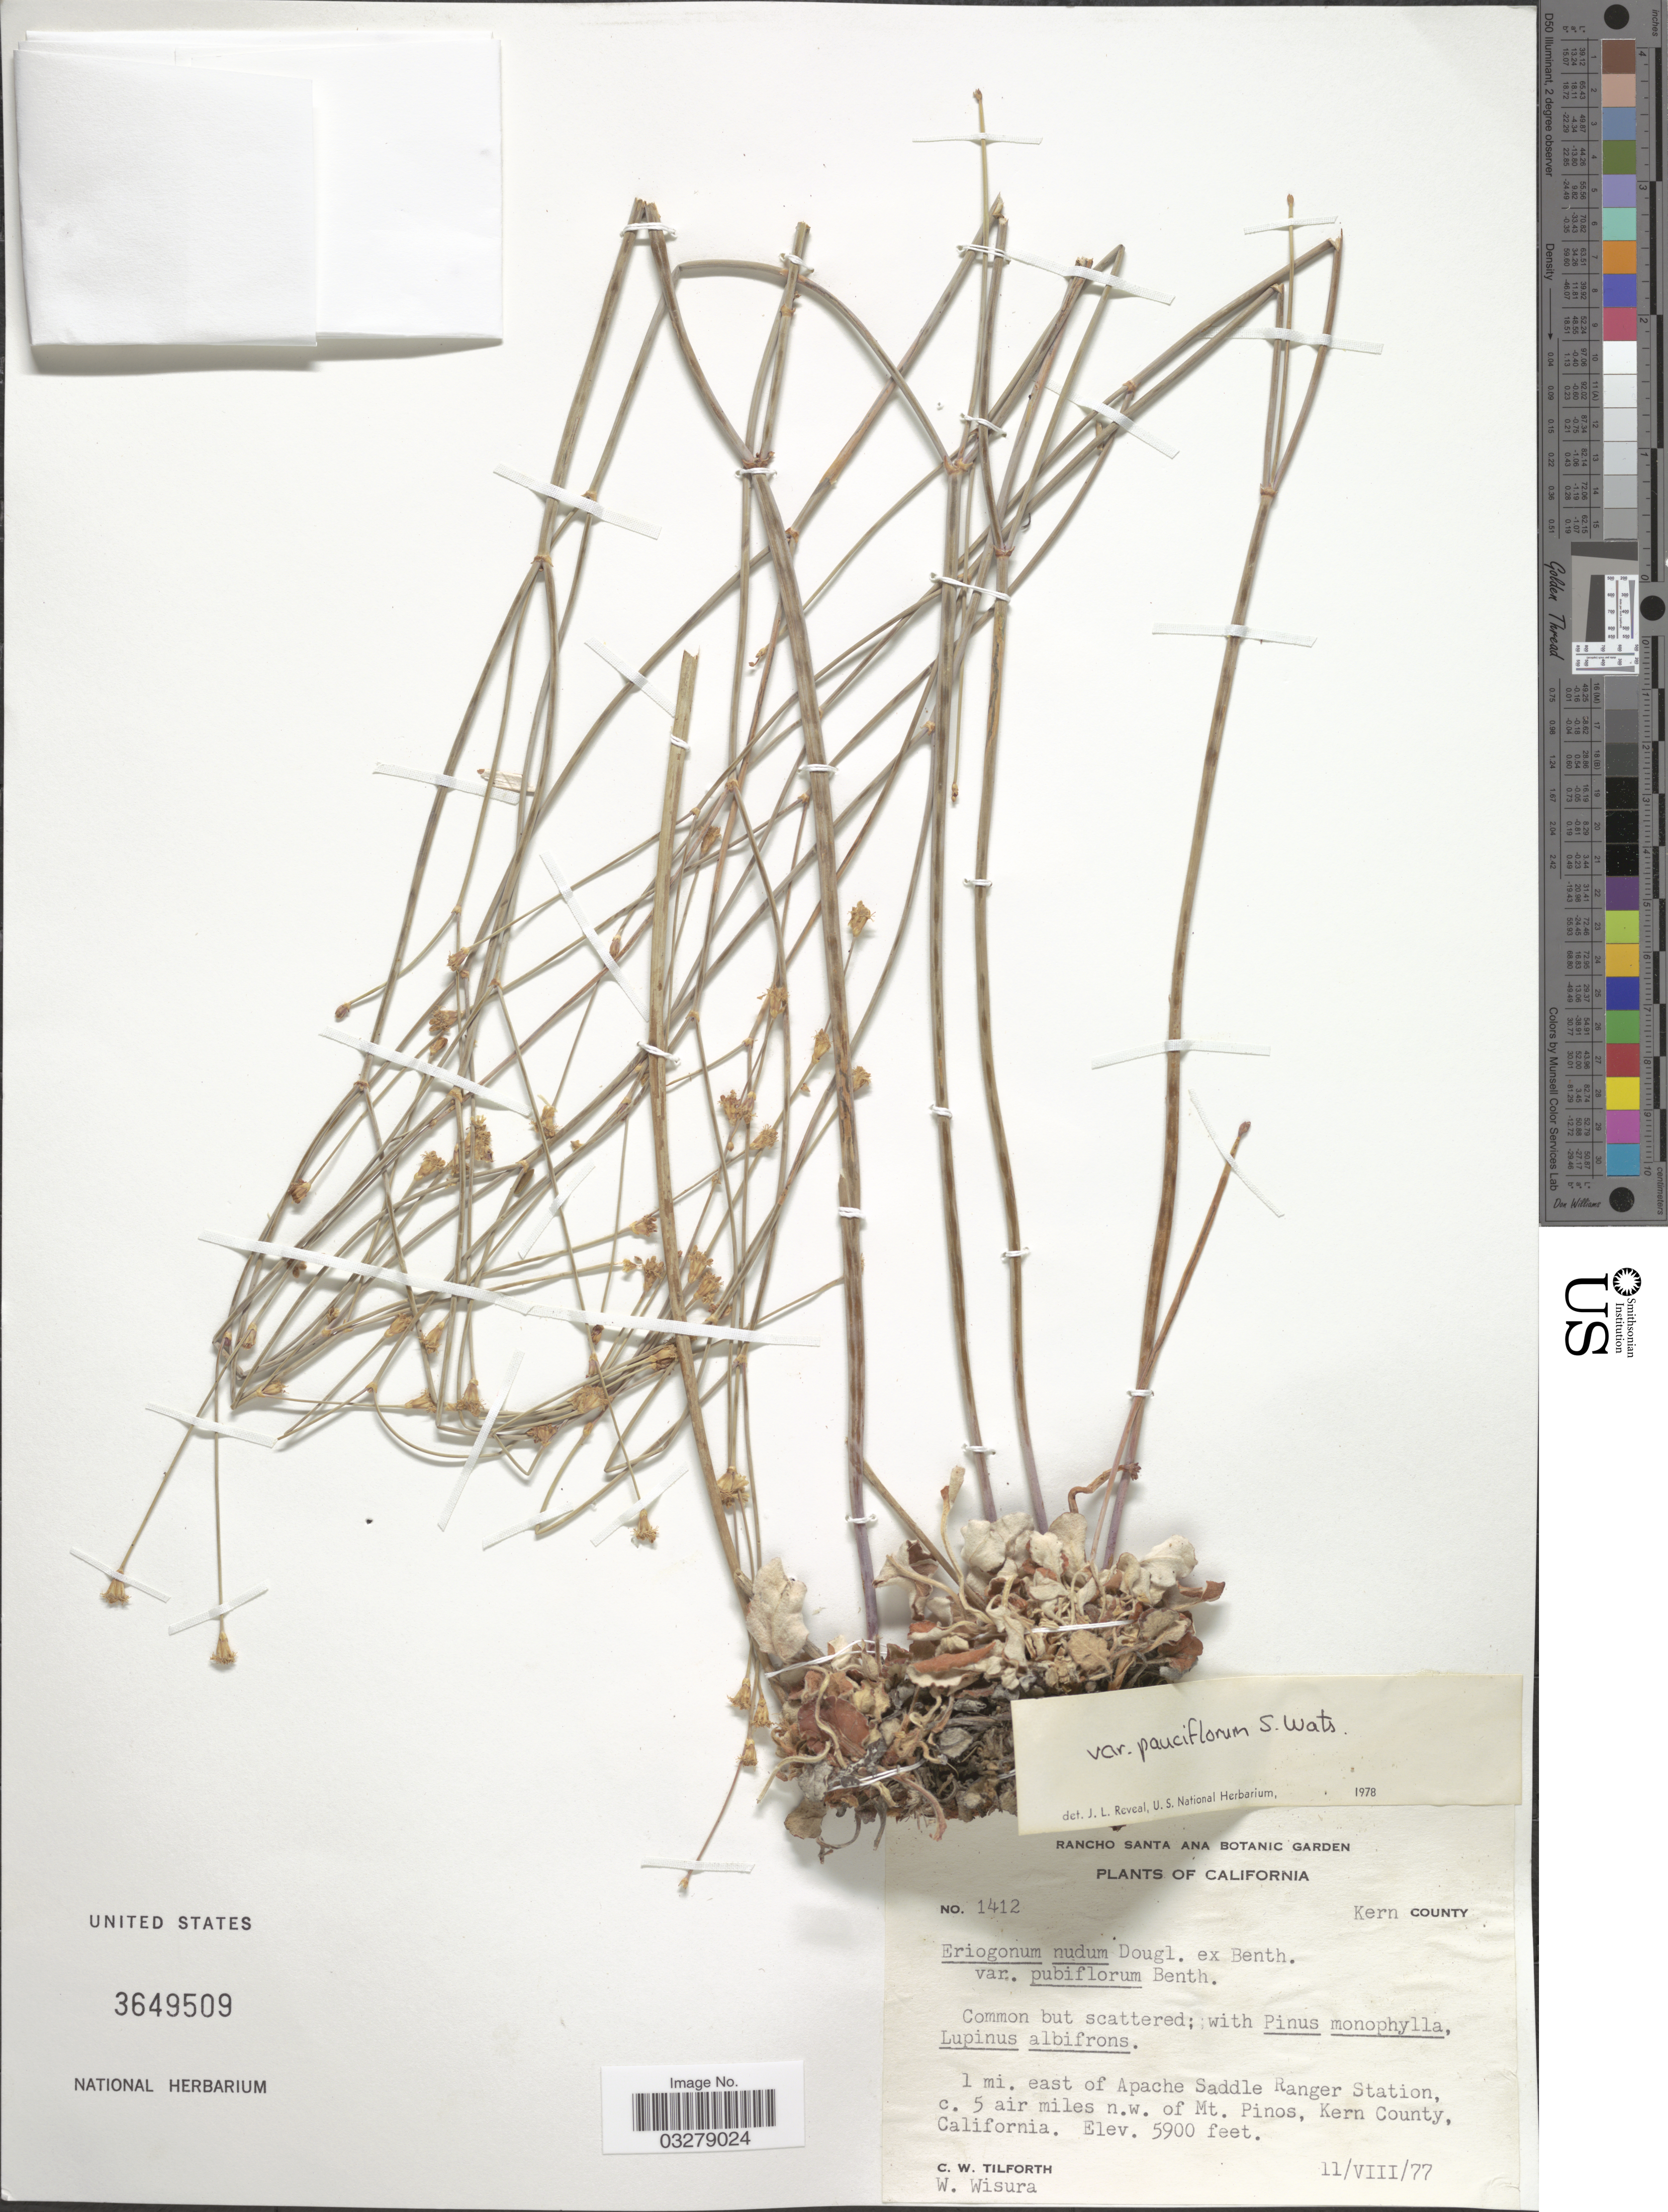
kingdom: Plantae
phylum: Tracheophyta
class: Magnoliopsida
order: Caryophyllales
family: Polygonaceae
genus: Eriogonum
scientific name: Eriogonum nudum var. pauciflorum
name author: S. Watson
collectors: C. Tilforth & W. Wisura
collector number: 1412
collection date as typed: Transcribed d/m/y: 11/8/77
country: United States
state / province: California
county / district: Kern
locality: Kern County, 1 mi. east of Apache Saddle Ranger Station, c. 5 air miles n.w. of Mt. Pinos, Kern County.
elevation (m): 1798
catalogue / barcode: US 3649509